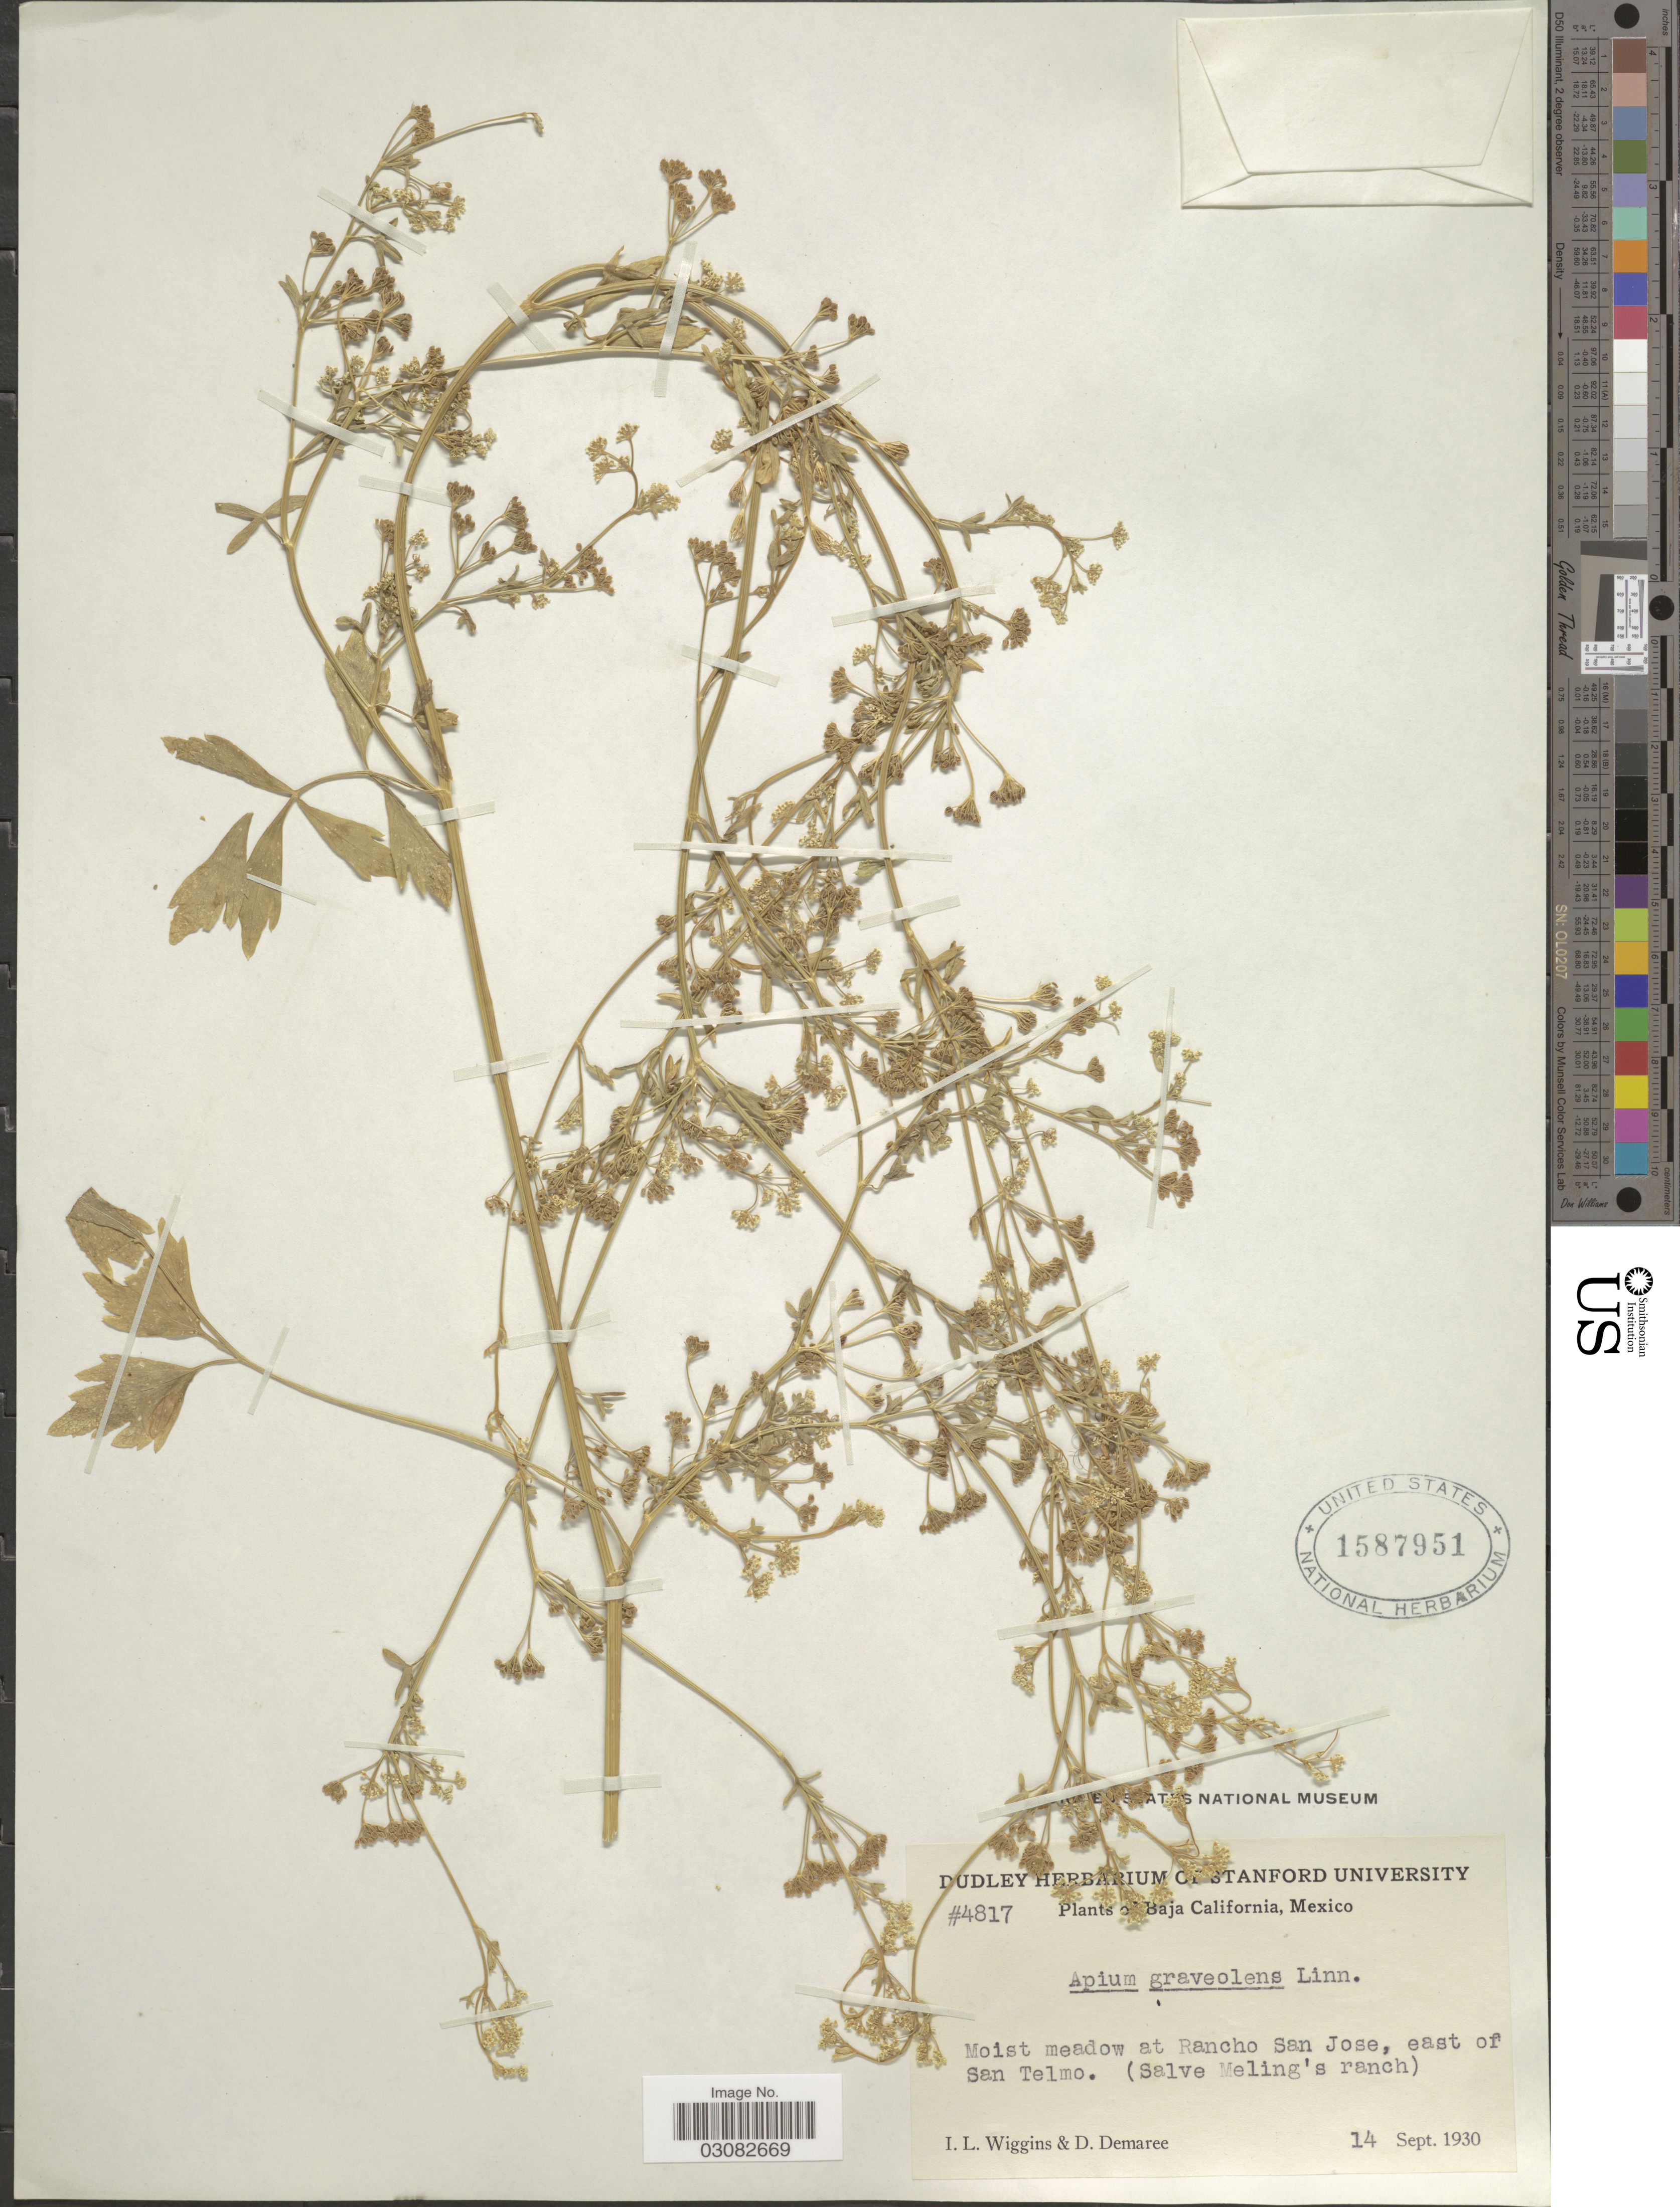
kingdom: Plantae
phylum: Tracheophyta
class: Magnoliopsida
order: Apiales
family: Apiaceae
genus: Apium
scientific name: Apium graveolens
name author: L.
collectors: I. L. Wiggins & D. Demaree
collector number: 4817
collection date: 1930-09-14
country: Mexico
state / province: Baja California Norte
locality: Rancho San Jose, east of San Telmo (Salve Meling's ranch).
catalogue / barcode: US 1587951